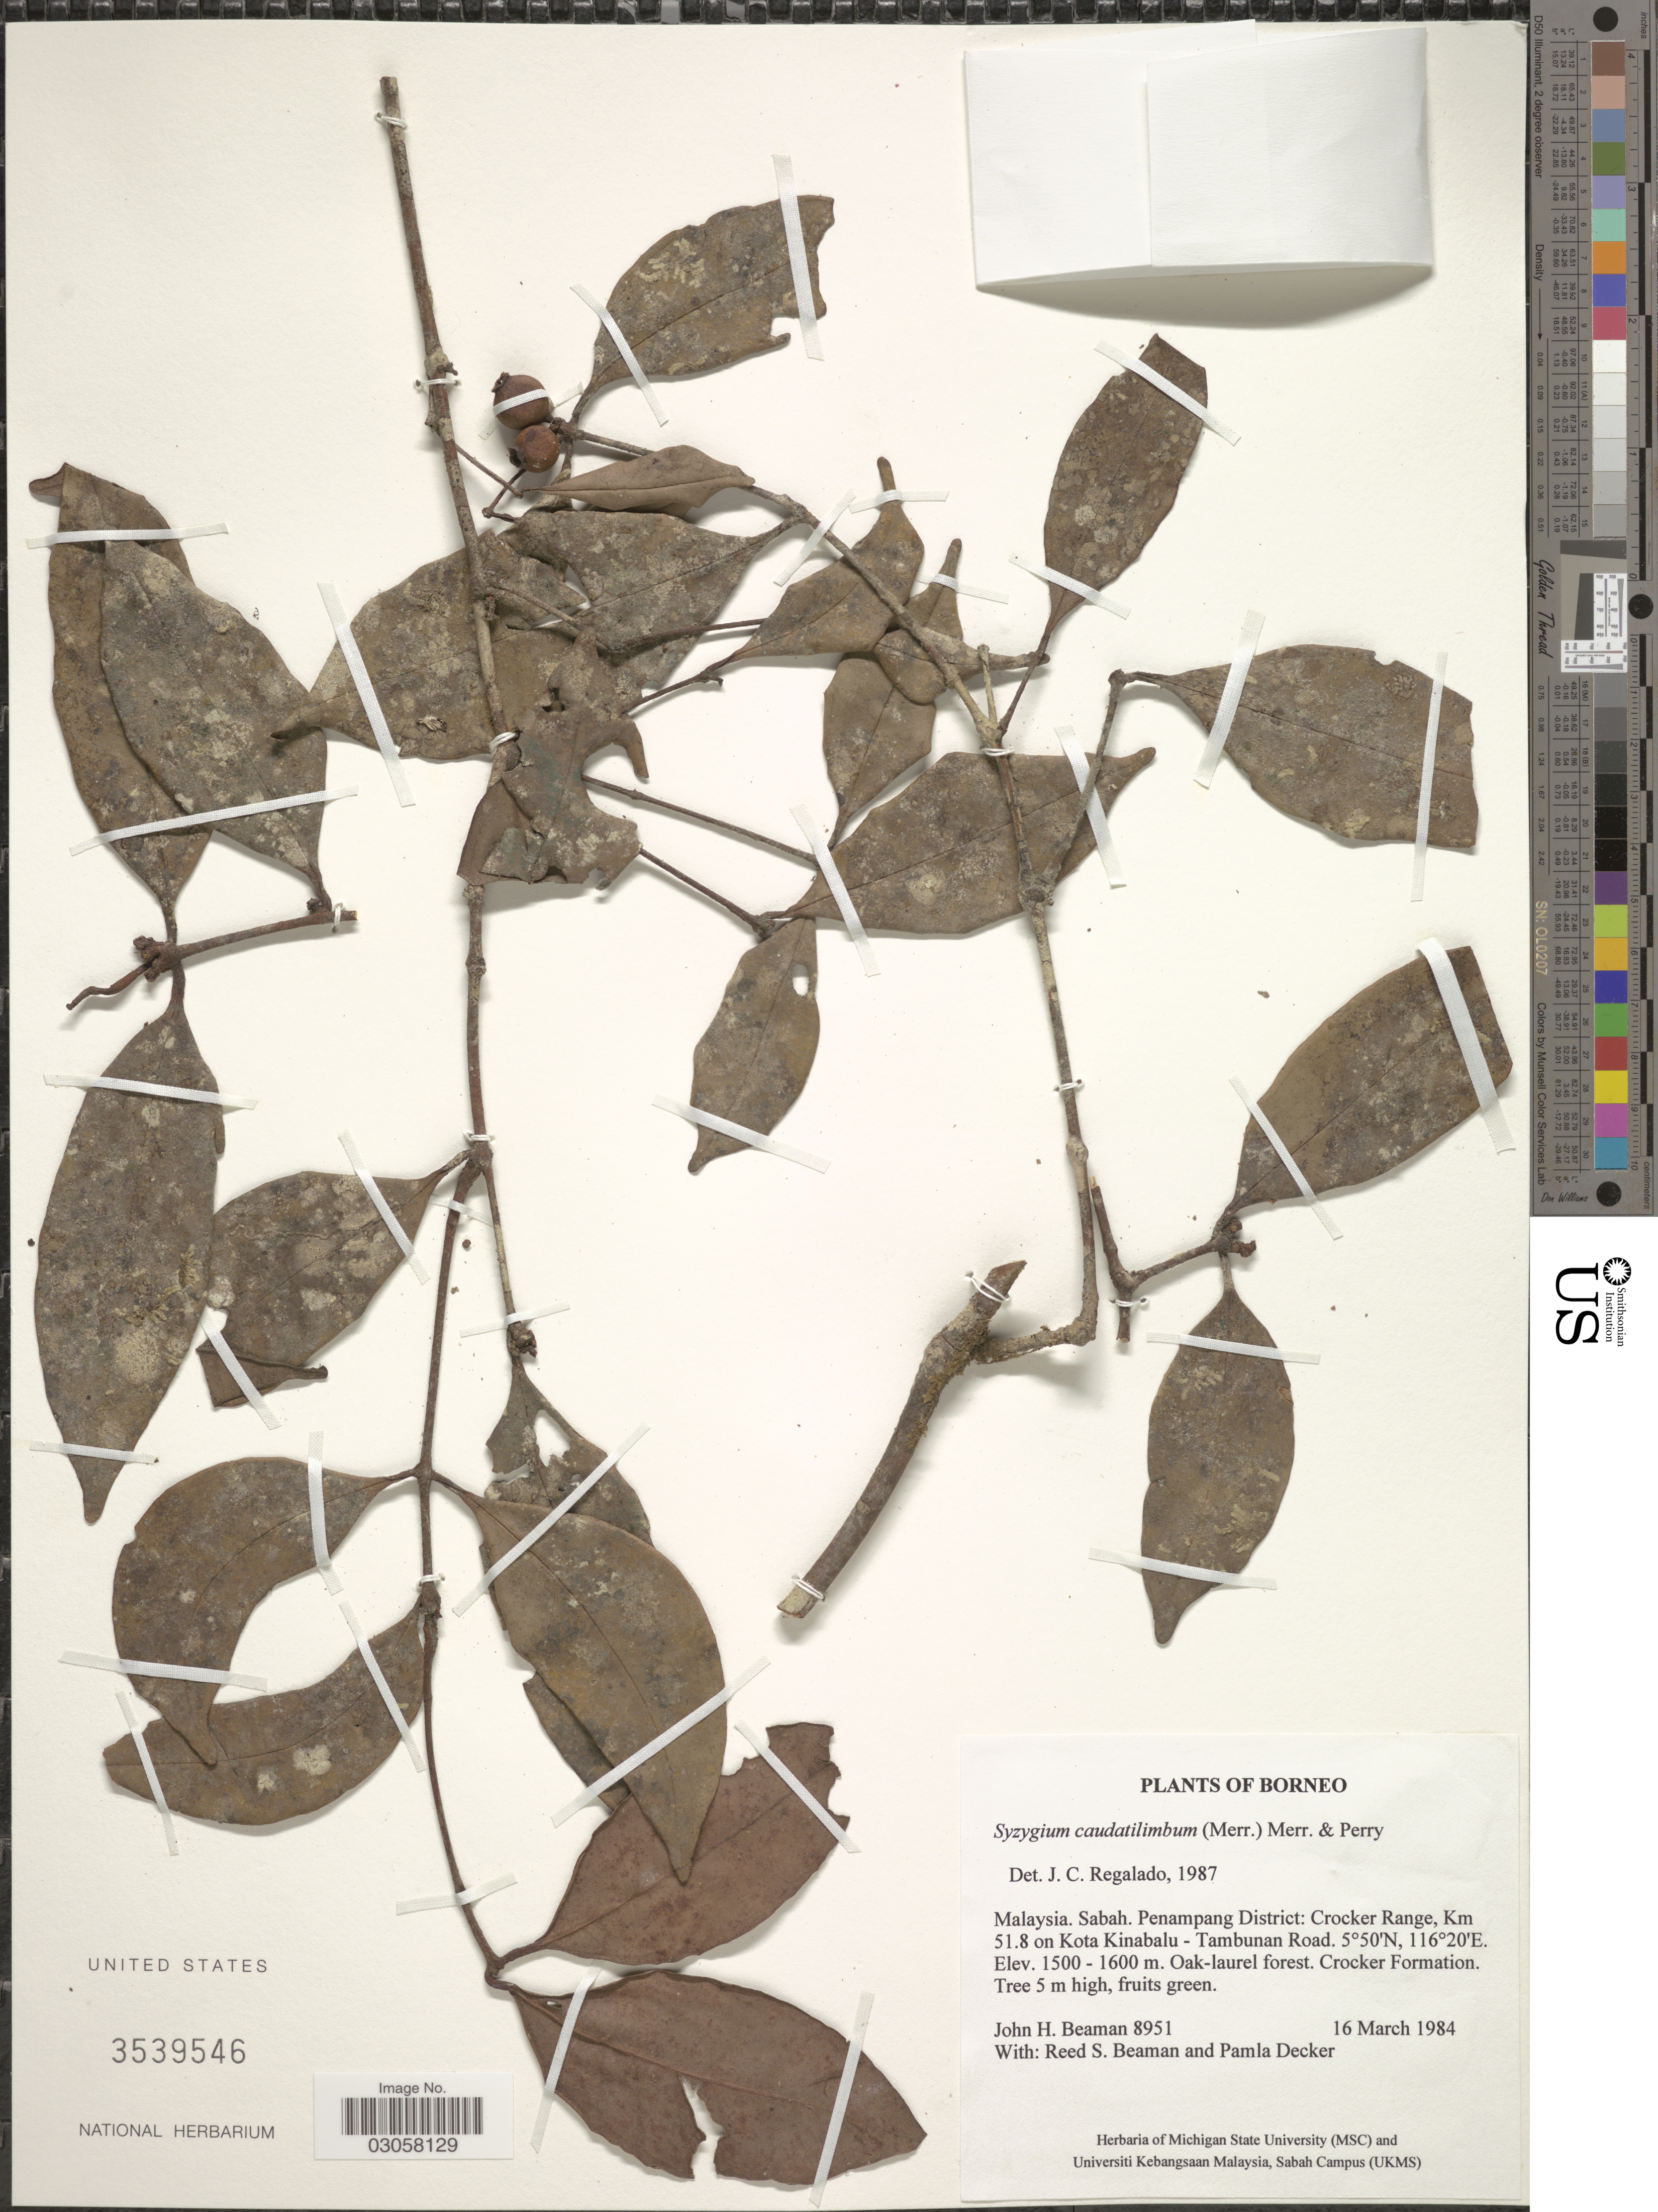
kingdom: Plantae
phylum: Tracheophyta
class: Magnoliopsida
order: Myrtales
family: Myrtaceae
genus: Syzygium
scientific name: Syzygium caudatilimbum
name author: (Merr.) Merr. & L.M. Perry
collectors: J. H. Beaman, R. S. Beaman & P. Decker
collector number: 8951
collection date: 1984-03-16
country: Malaysia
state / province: Sabah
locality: Borneo. Penampang District: Crocker Range, Km 51.8 on Kota Kinabalu - Tambunan Road.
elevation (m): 1500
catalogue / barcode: US 3539546